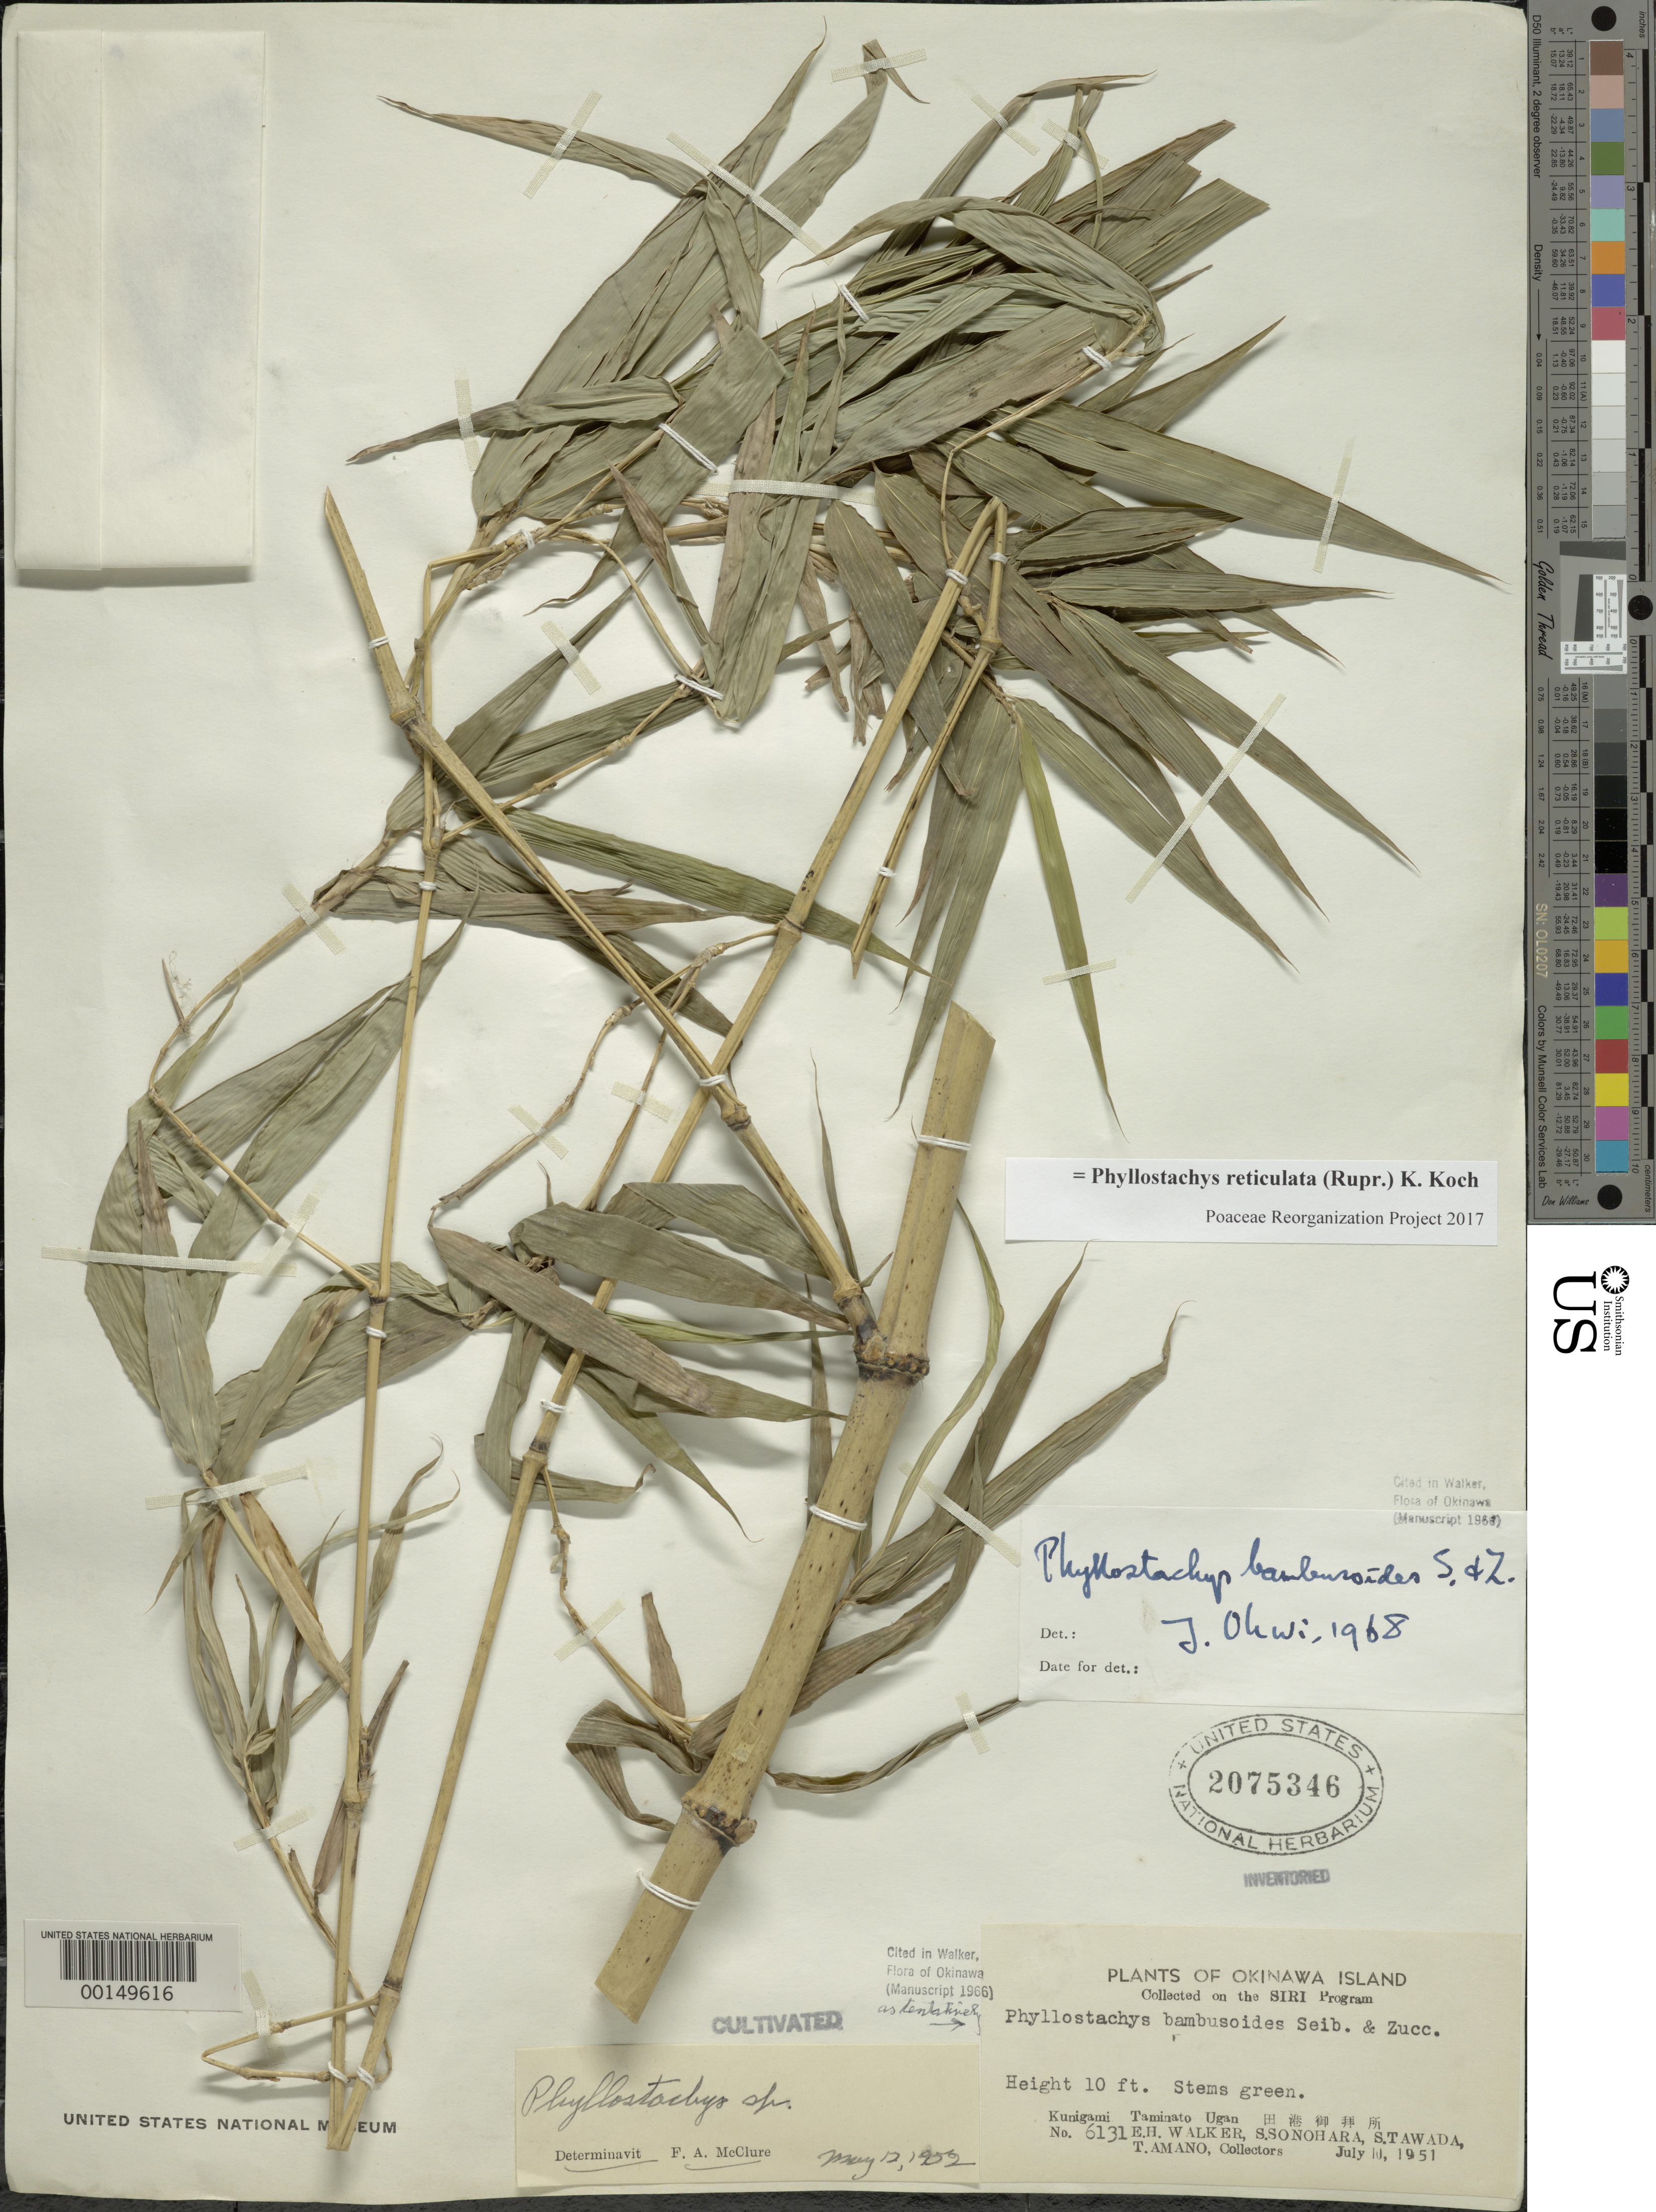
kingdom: Plantae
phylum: Tracheophyta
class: Liliopsida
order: Poales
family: Poaceae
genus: Phyllostachys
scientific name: Phyllostachys reticulata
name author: (Rupr.) K. Koch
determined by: Poaceae Reorganization Project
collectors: E. H. Walker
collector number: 6131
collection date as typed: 10 Jul 1951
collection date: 1951-07-10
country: Japan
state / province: Okinawa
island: Okinawa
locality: Okinawa island [Okinawa Is.]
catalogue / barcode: US 2075346